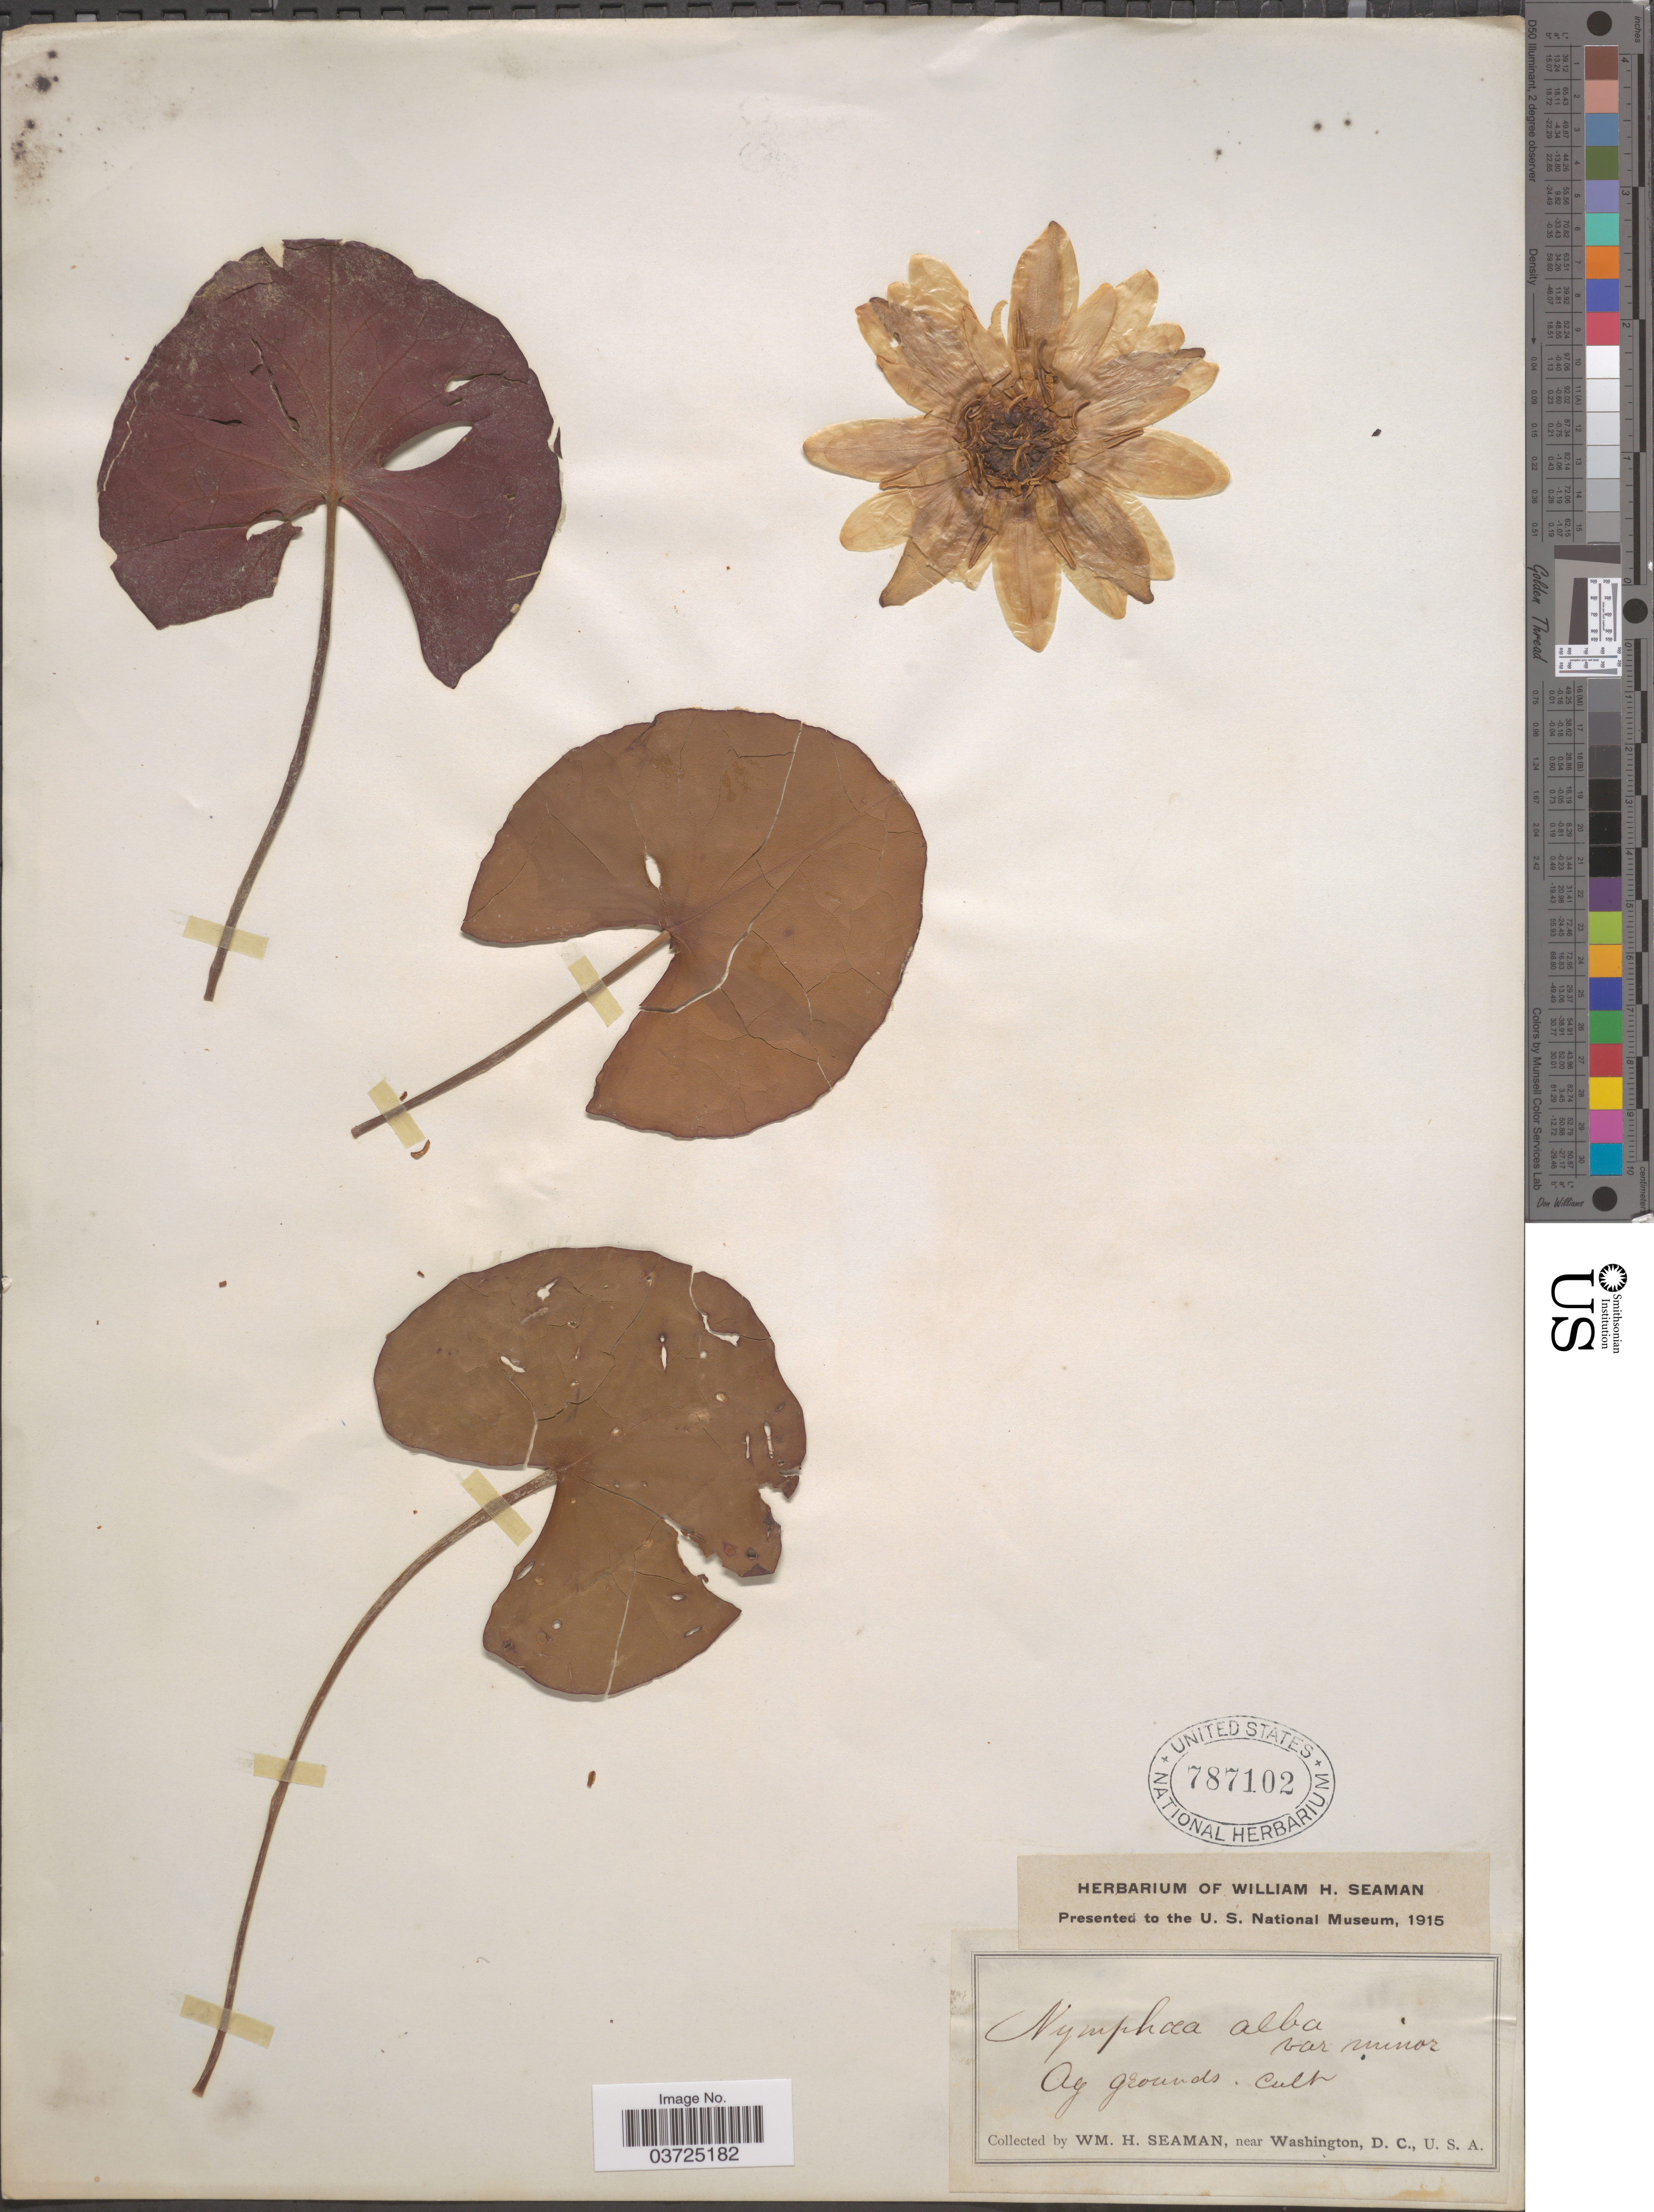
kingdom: Plantae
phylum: Tracheophyta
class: Magnoliopsida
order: Nymphaeales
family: Nymphaeaceae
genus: Nymphaea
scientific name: Nymphaea sp.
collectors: W. Seaman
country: United States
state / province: District of Columbia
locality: Ag. grounds. Near Washington.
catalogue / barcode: US 787102